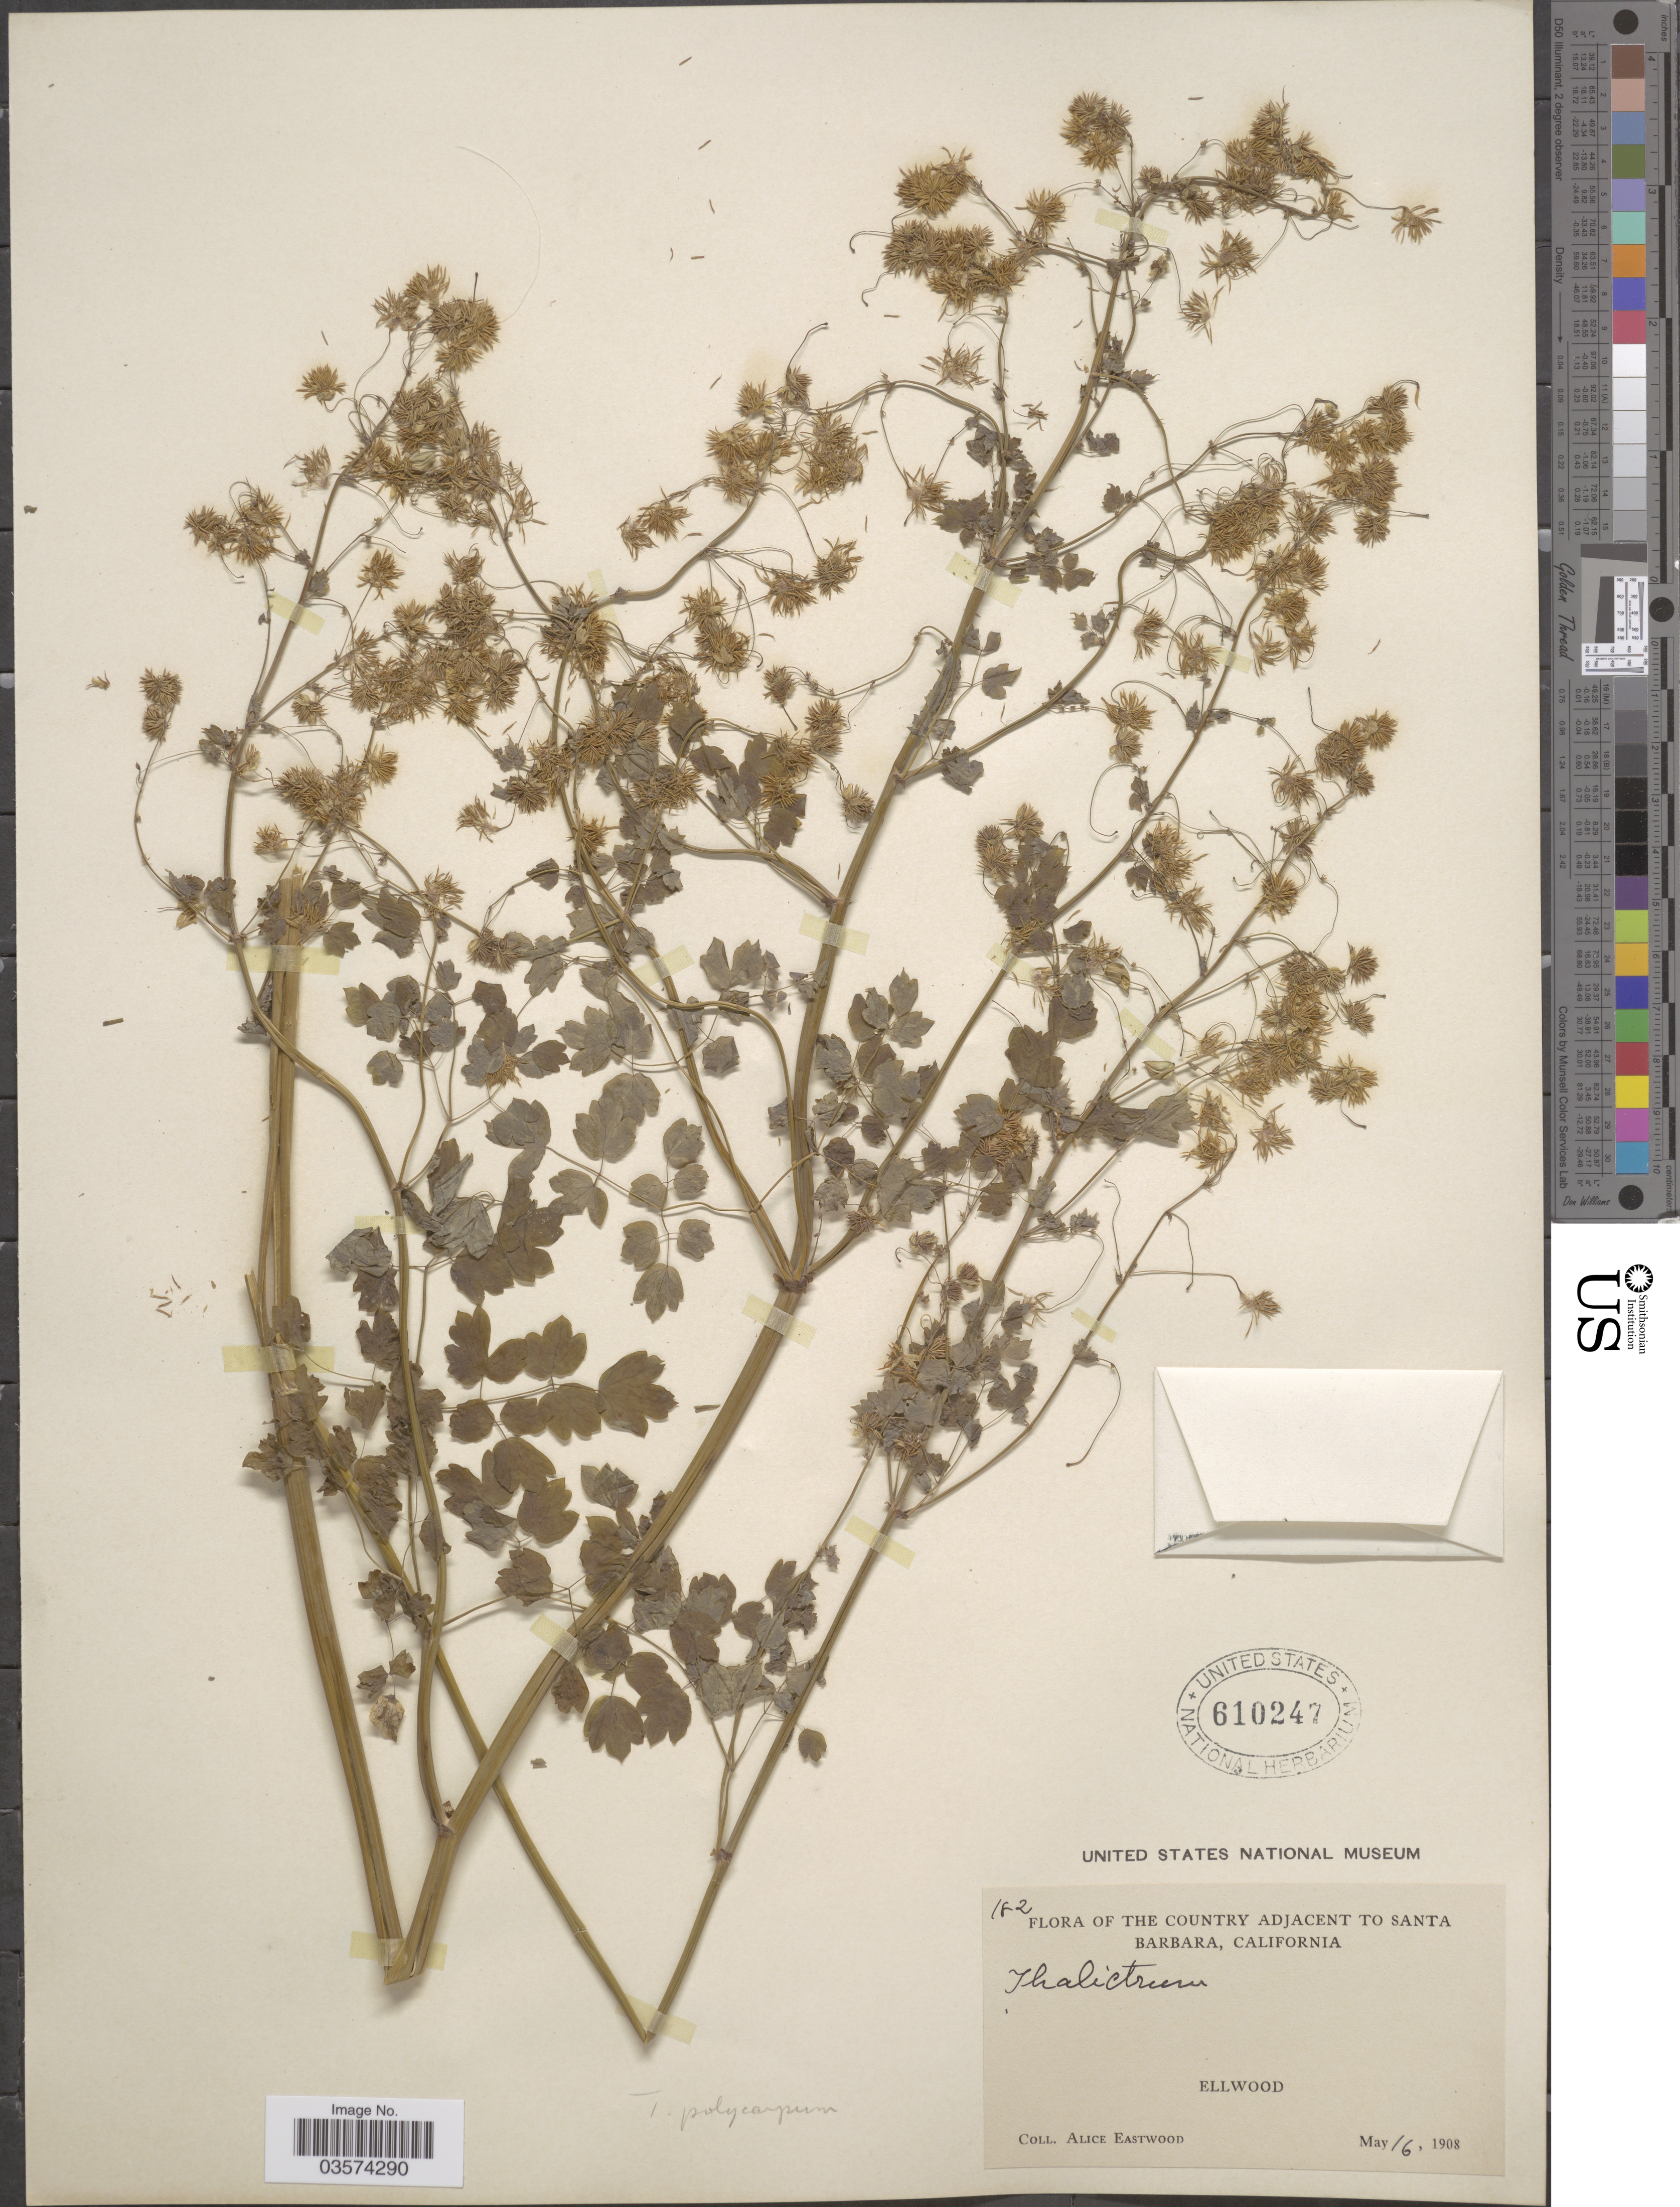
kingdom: Plantae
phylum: Tracheophyta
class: Magnoliopsida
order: Ranunculales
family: Ranunculaceae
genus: Thalictrum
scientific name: Thalictrum polycarpum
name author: (Torr.) S. Watson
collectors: A. Eastwood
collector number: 182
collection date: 1908-05-16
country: United States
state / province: California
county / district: Santa Barbara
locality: The Country adjacent to Santa Barbara. Ellwood.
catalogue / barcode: US 610247